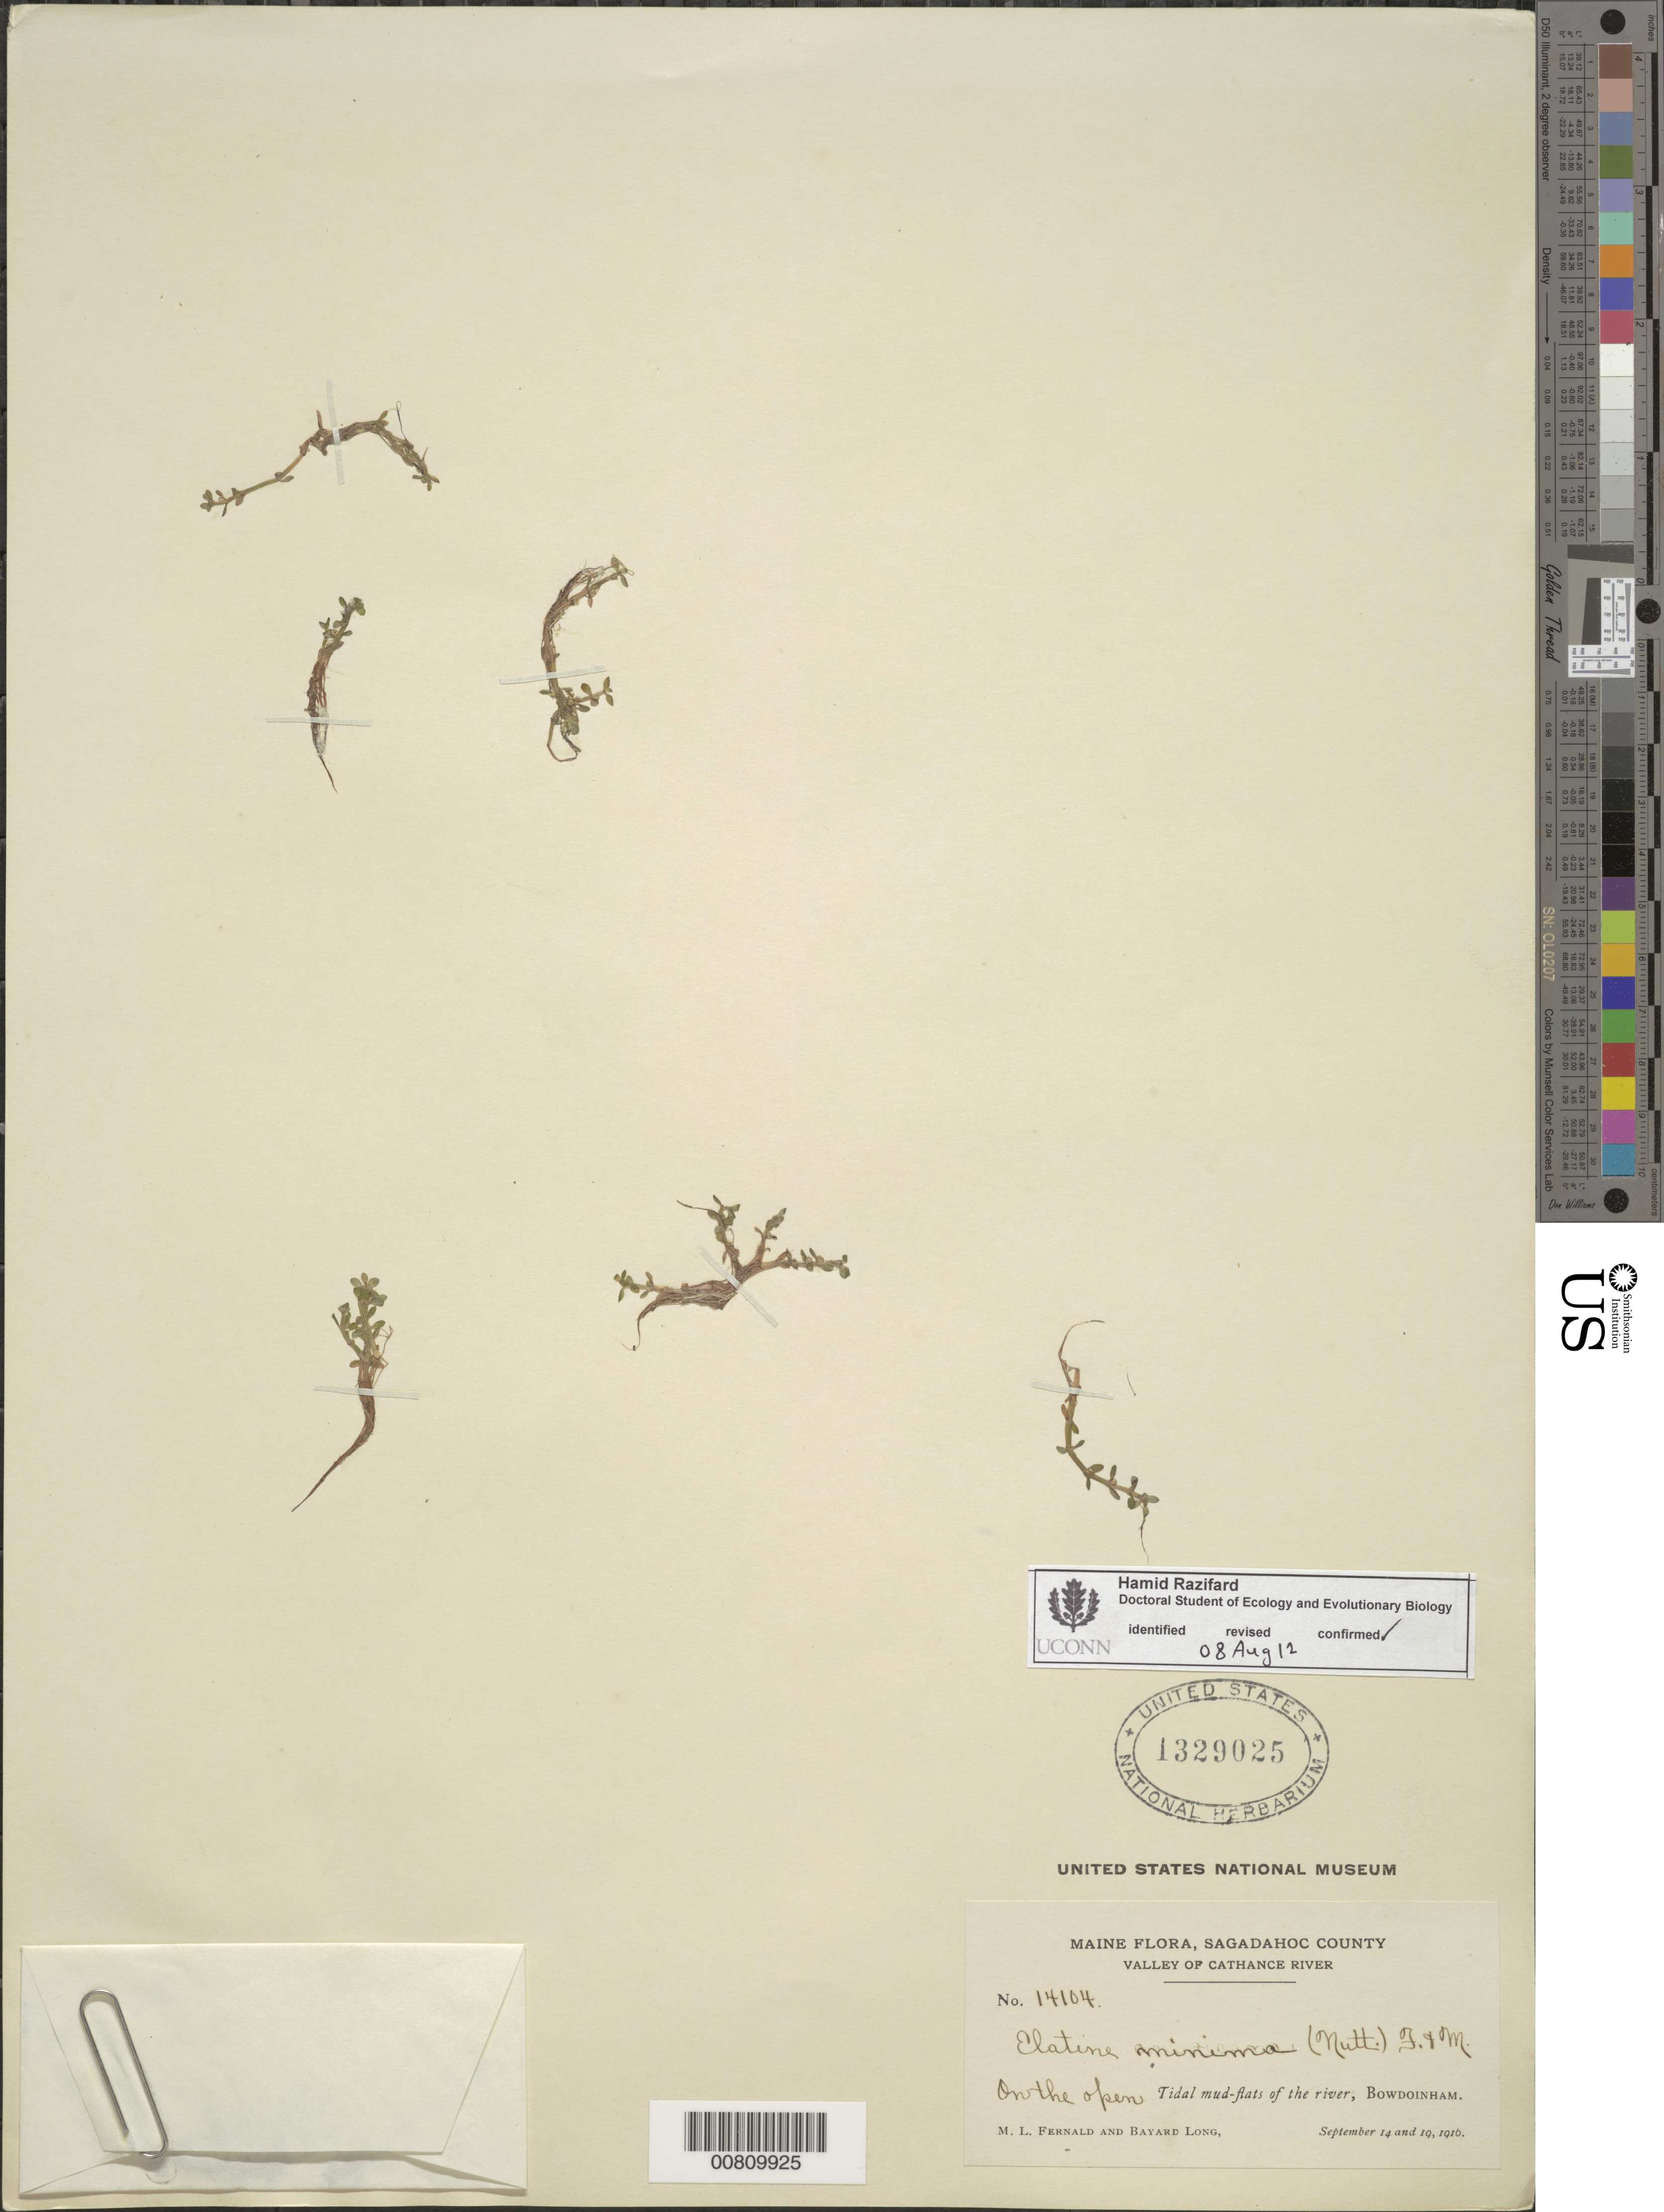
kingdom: Plantae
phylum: Tracheophyta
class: Magnoliopsida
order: Malpighiales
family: Elatinaceae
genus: Elatine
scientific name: Elatine minima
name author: (Nutt.) Fisch. & C.A. Mey.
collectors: M. L. Fernald & B. H. Long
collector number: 14104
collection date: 1916-09-14,1916-09-19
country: United States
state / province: Maine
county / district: Sagadahoc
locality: Valley of Cathance River, Bowdoinham.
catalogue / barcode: US 1329025